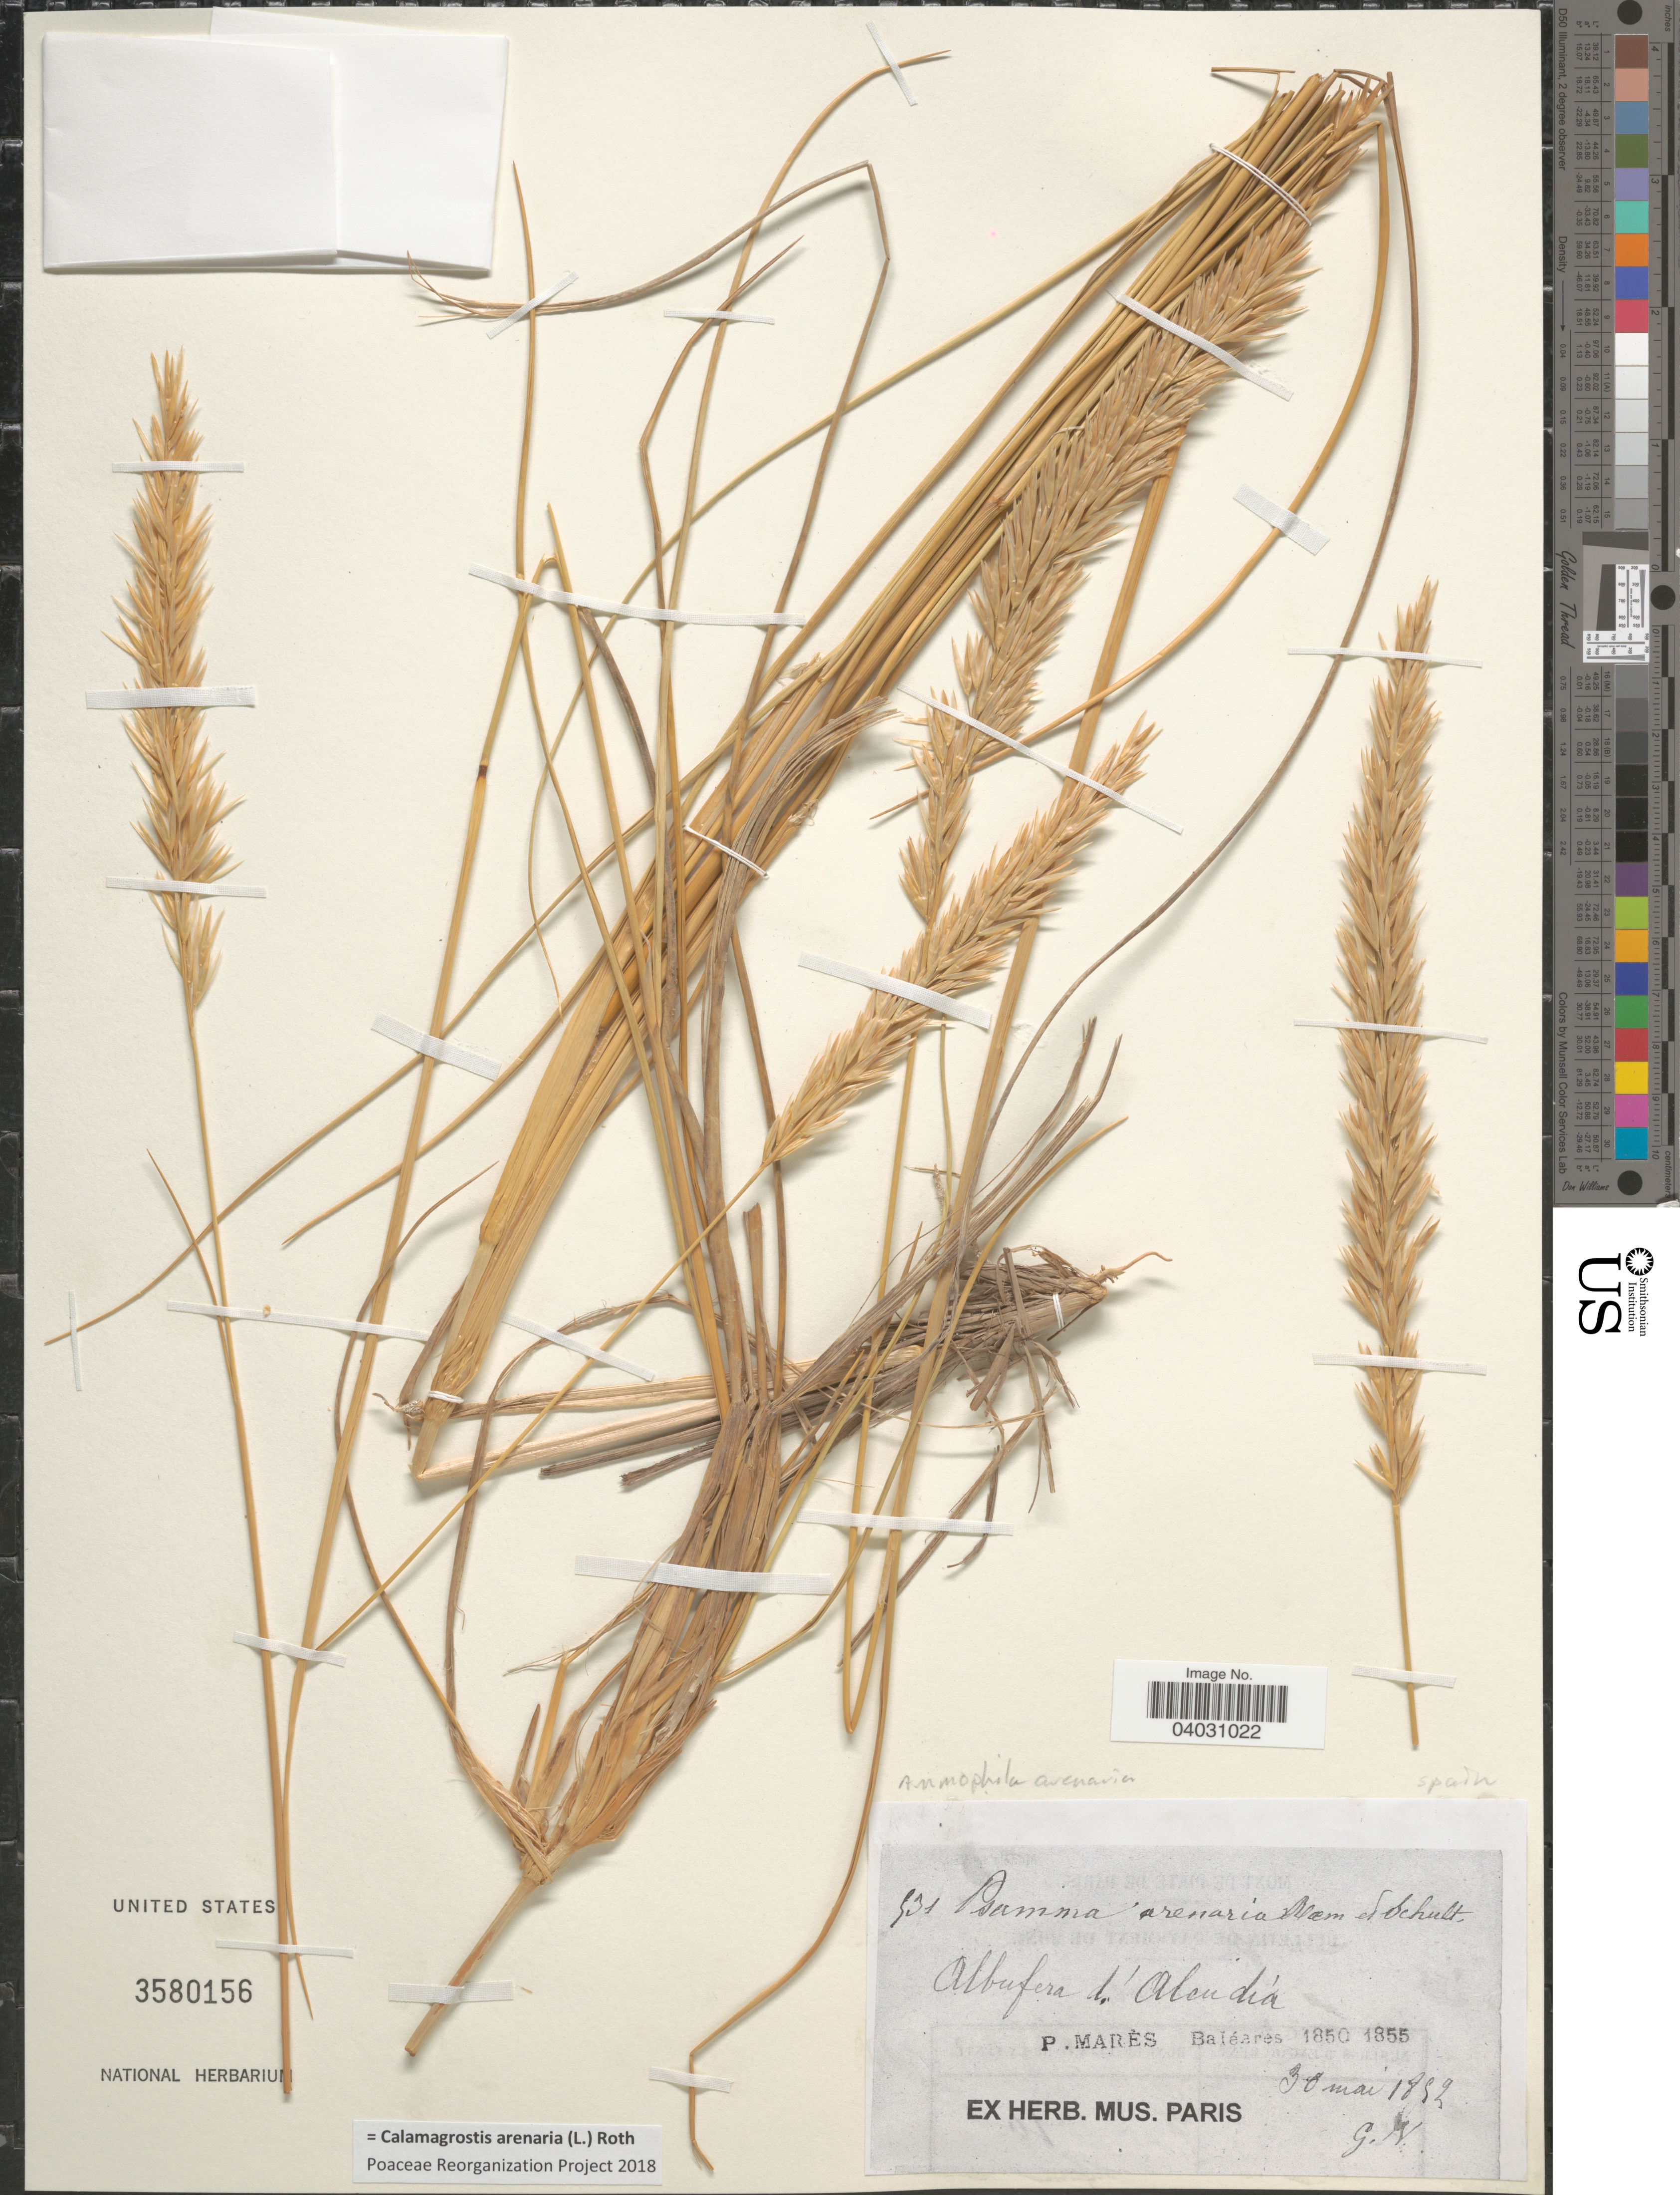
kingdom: Plantae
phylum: Tracheophyta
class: Liliopsida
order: Poales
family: Poaceae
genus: Calamagrostis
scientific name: Calamagrostis arenaria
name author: (L.) Roth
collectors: P. Marés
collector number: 531*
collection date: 1852-05-30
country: Spain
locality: Albufera d'Alcudía.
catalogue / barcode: US 3580156